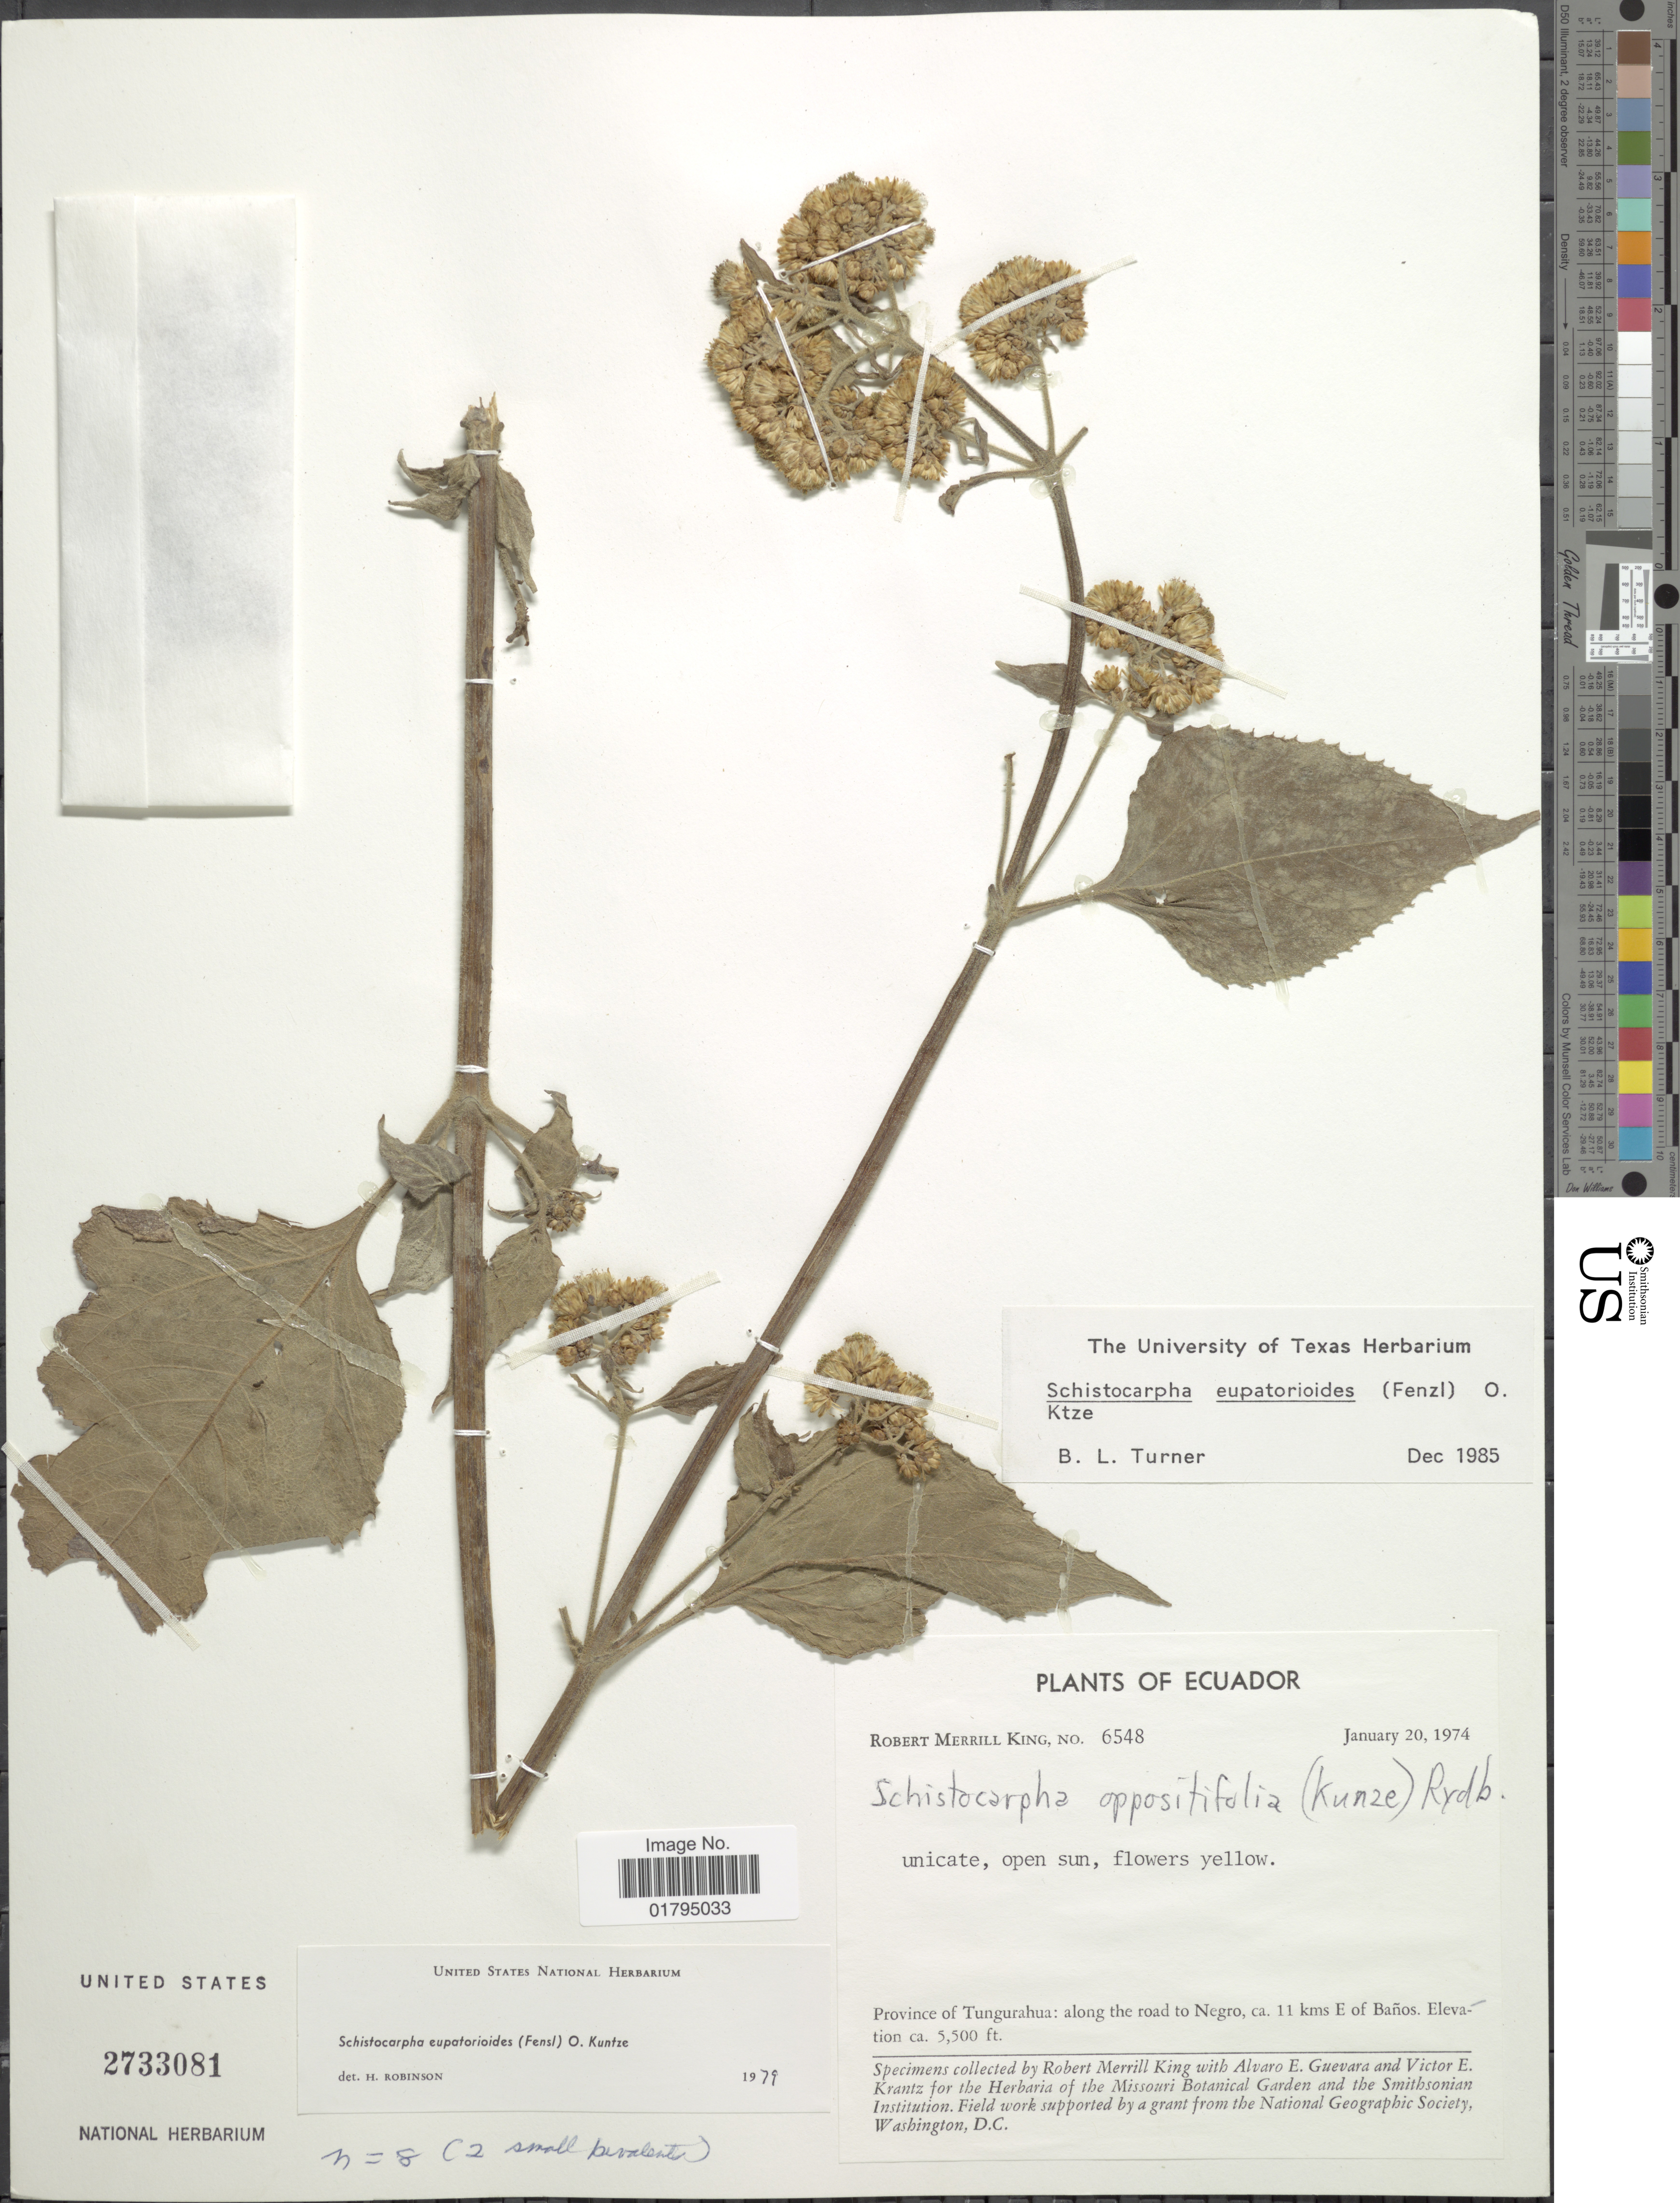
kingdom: Plantae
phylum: Tracheophyta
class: Magnoliopsida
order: Asterales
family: Asteraceae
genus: Schistocarpha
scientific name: Schistocarpha eupatorioides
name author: (Fenzl) Kuntze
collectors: R. M. King, A. E. Guevara & V. Krantz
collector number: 6548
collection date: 1974-01-20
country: Ecuador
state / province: Tungurahua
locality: Along the road to Negro, ca. 11 kms E of Banos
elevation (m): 1676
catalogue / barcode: US 2733081